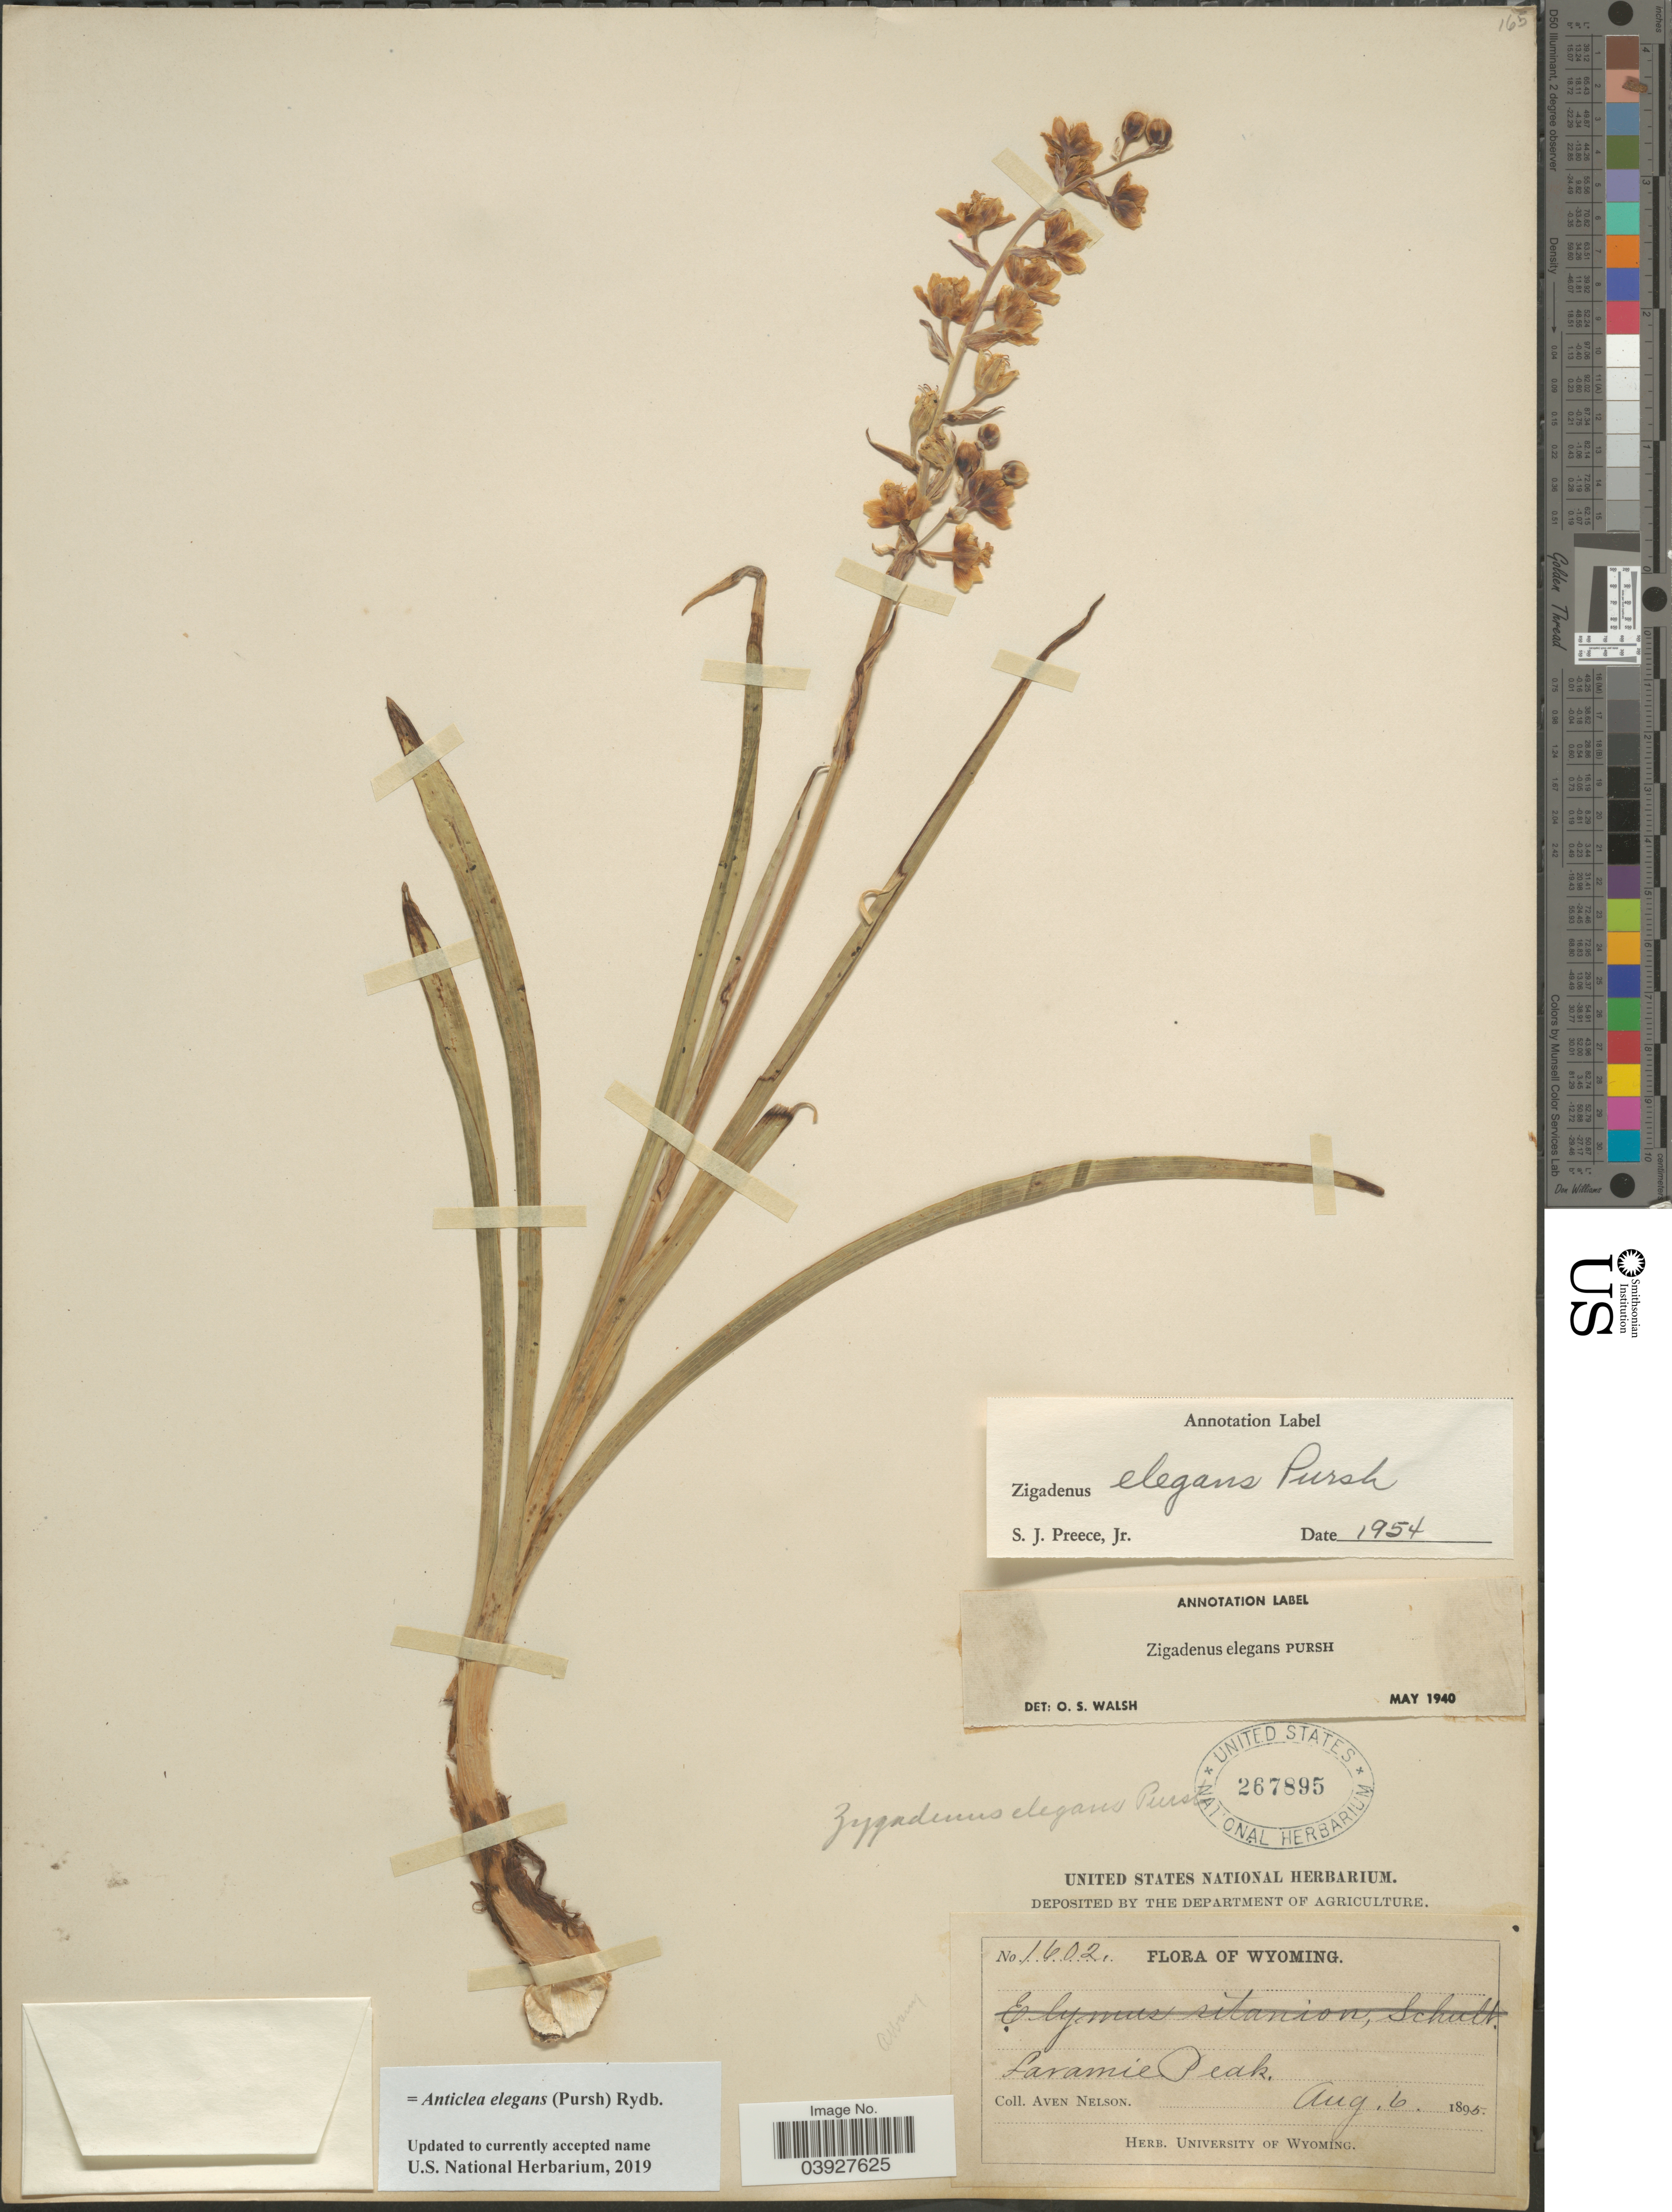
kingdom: Plantae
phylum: Tracheophyta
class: Liliopsida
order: Liliales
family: Melanthiaceae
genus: Anticlea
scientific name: Anticlea elegans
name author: (Pursh) Rydb.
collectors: A. Nelson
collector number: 1602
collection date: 1895-08-06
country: United States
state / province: Wyoming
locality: Laramie Peak.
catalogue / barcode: US 267895